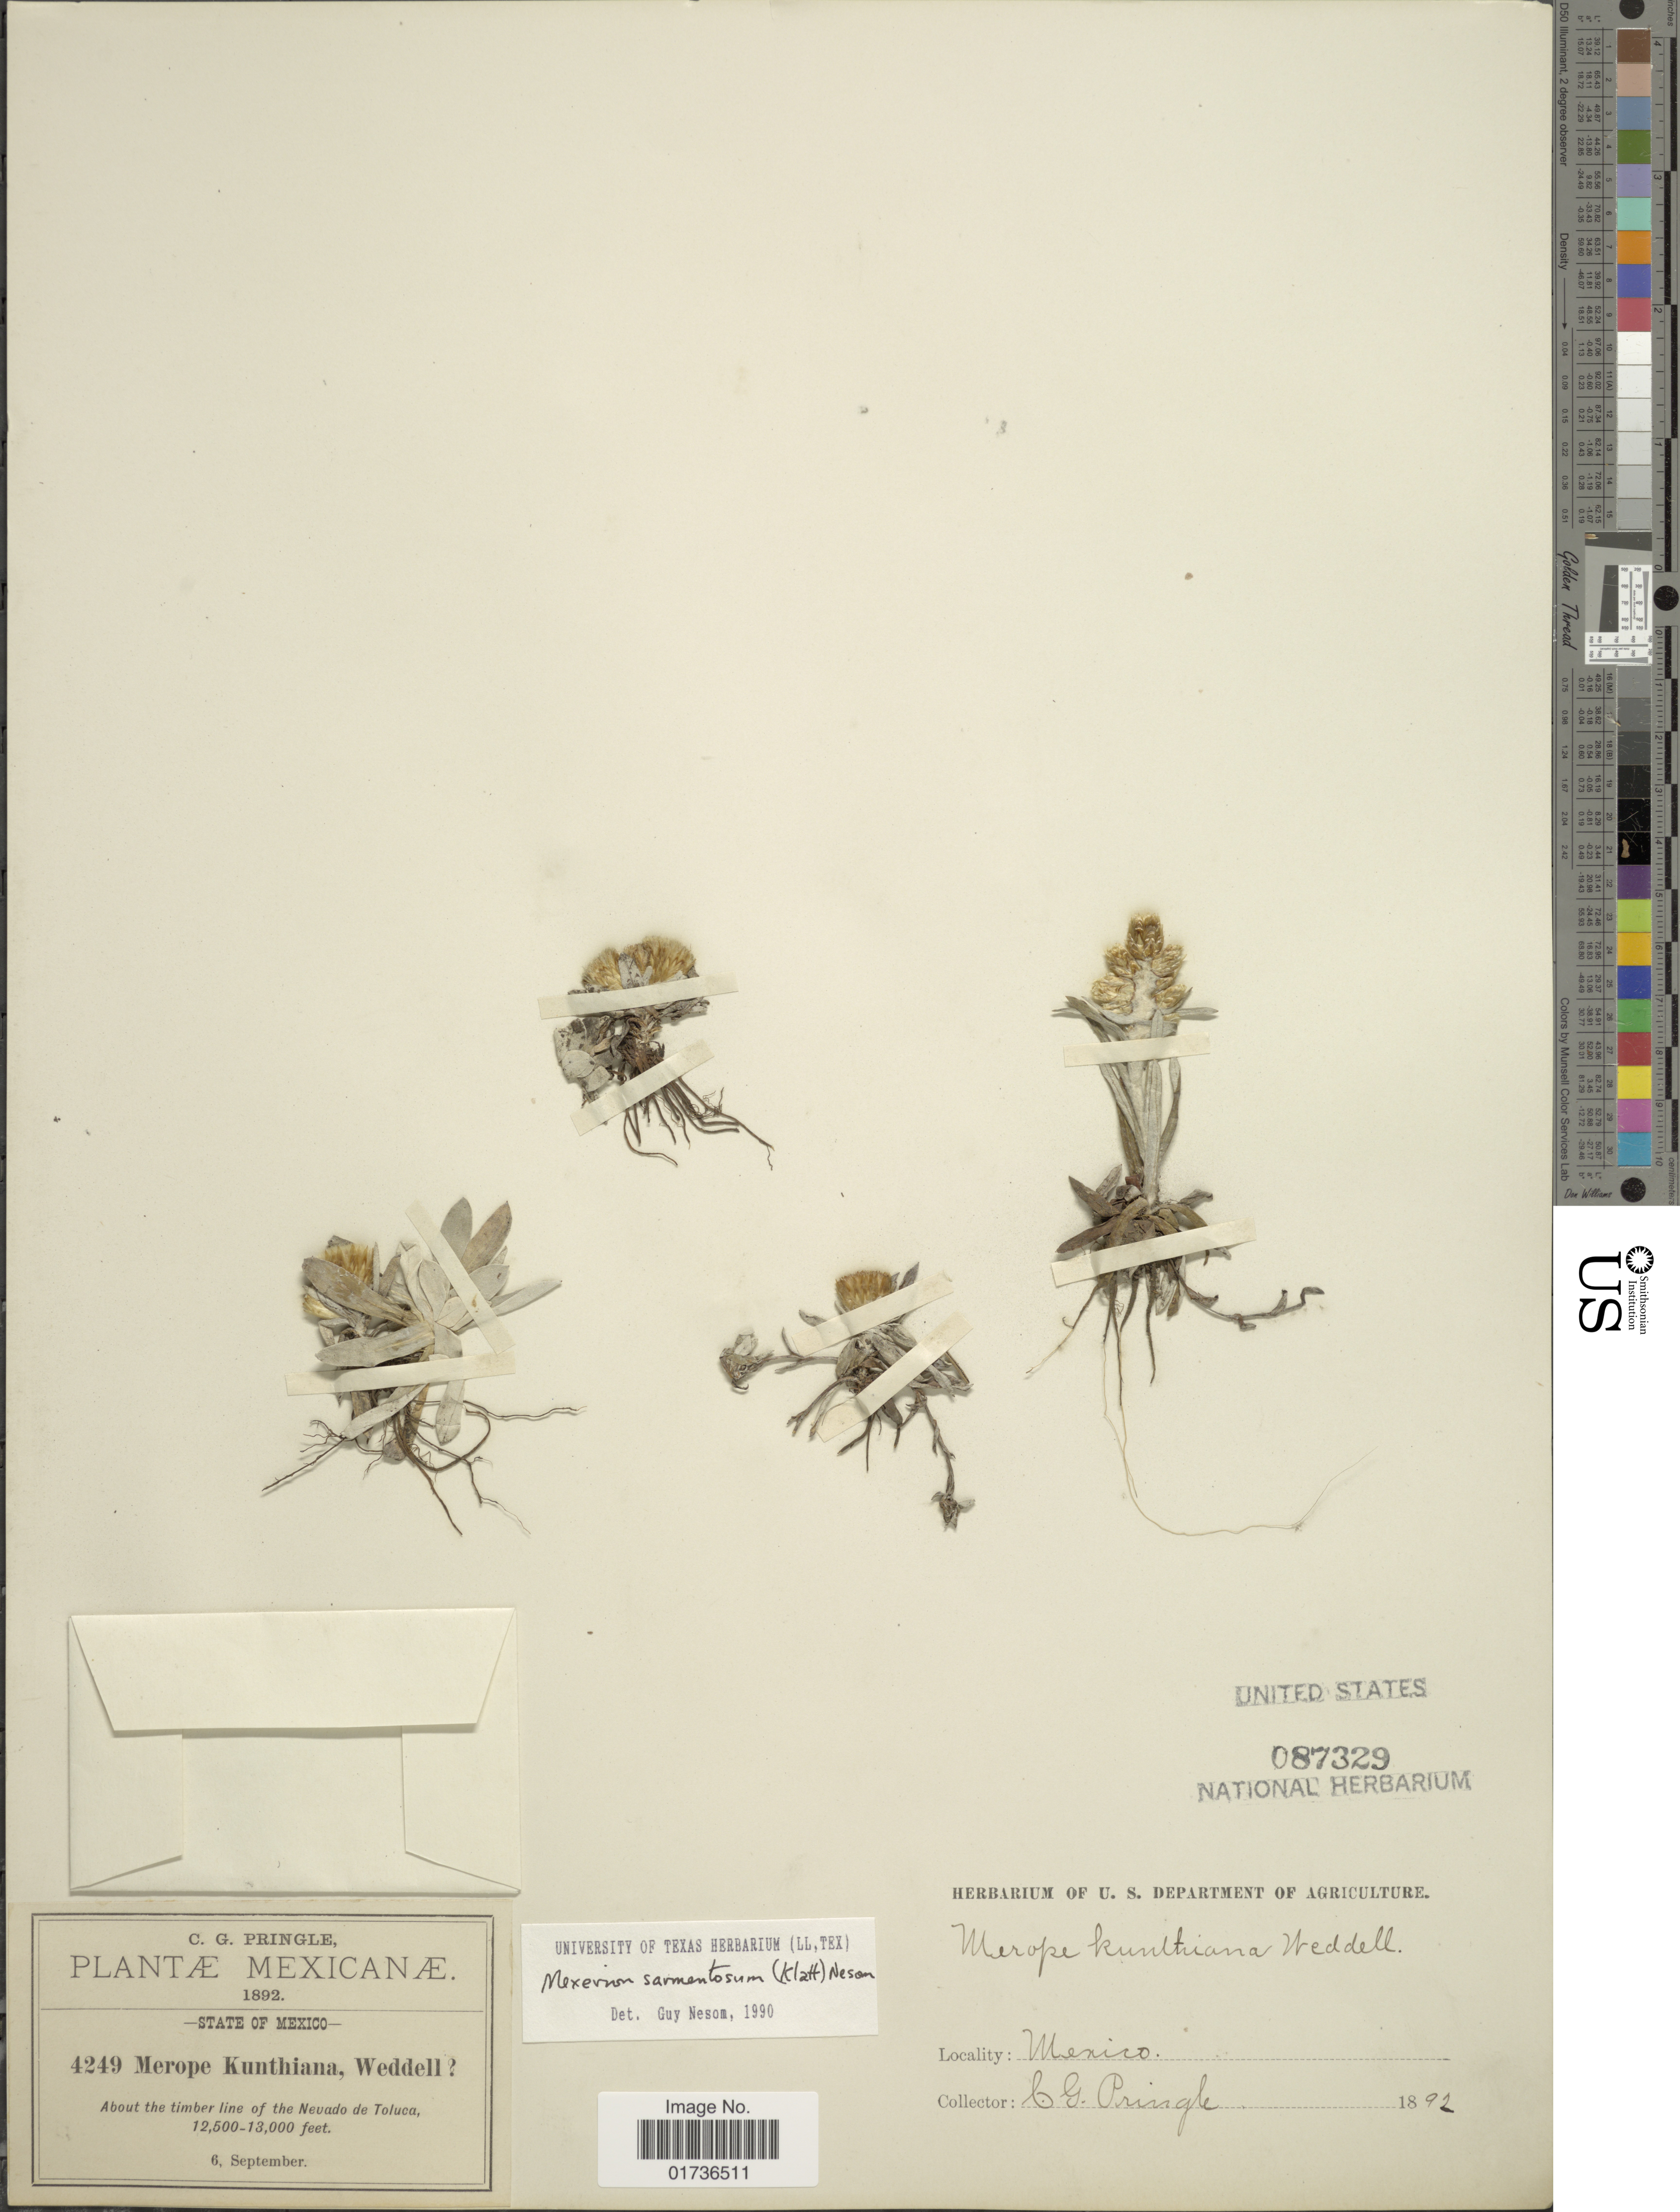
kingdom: Plantae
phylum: Tracheophyta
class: Magnoliopsida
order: Asterales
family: Asteraceae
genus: Mexerion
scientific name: Mexerion sarmentosum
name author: (Klatt) G.L. Nesom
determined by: Nesom, Guy L.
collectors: C. G. Pringle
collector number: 4249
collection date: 1892-09-06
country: Mexico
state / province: México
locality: About the timber line of the Nevado de Toluca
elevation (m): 3810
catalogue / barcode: US 87329